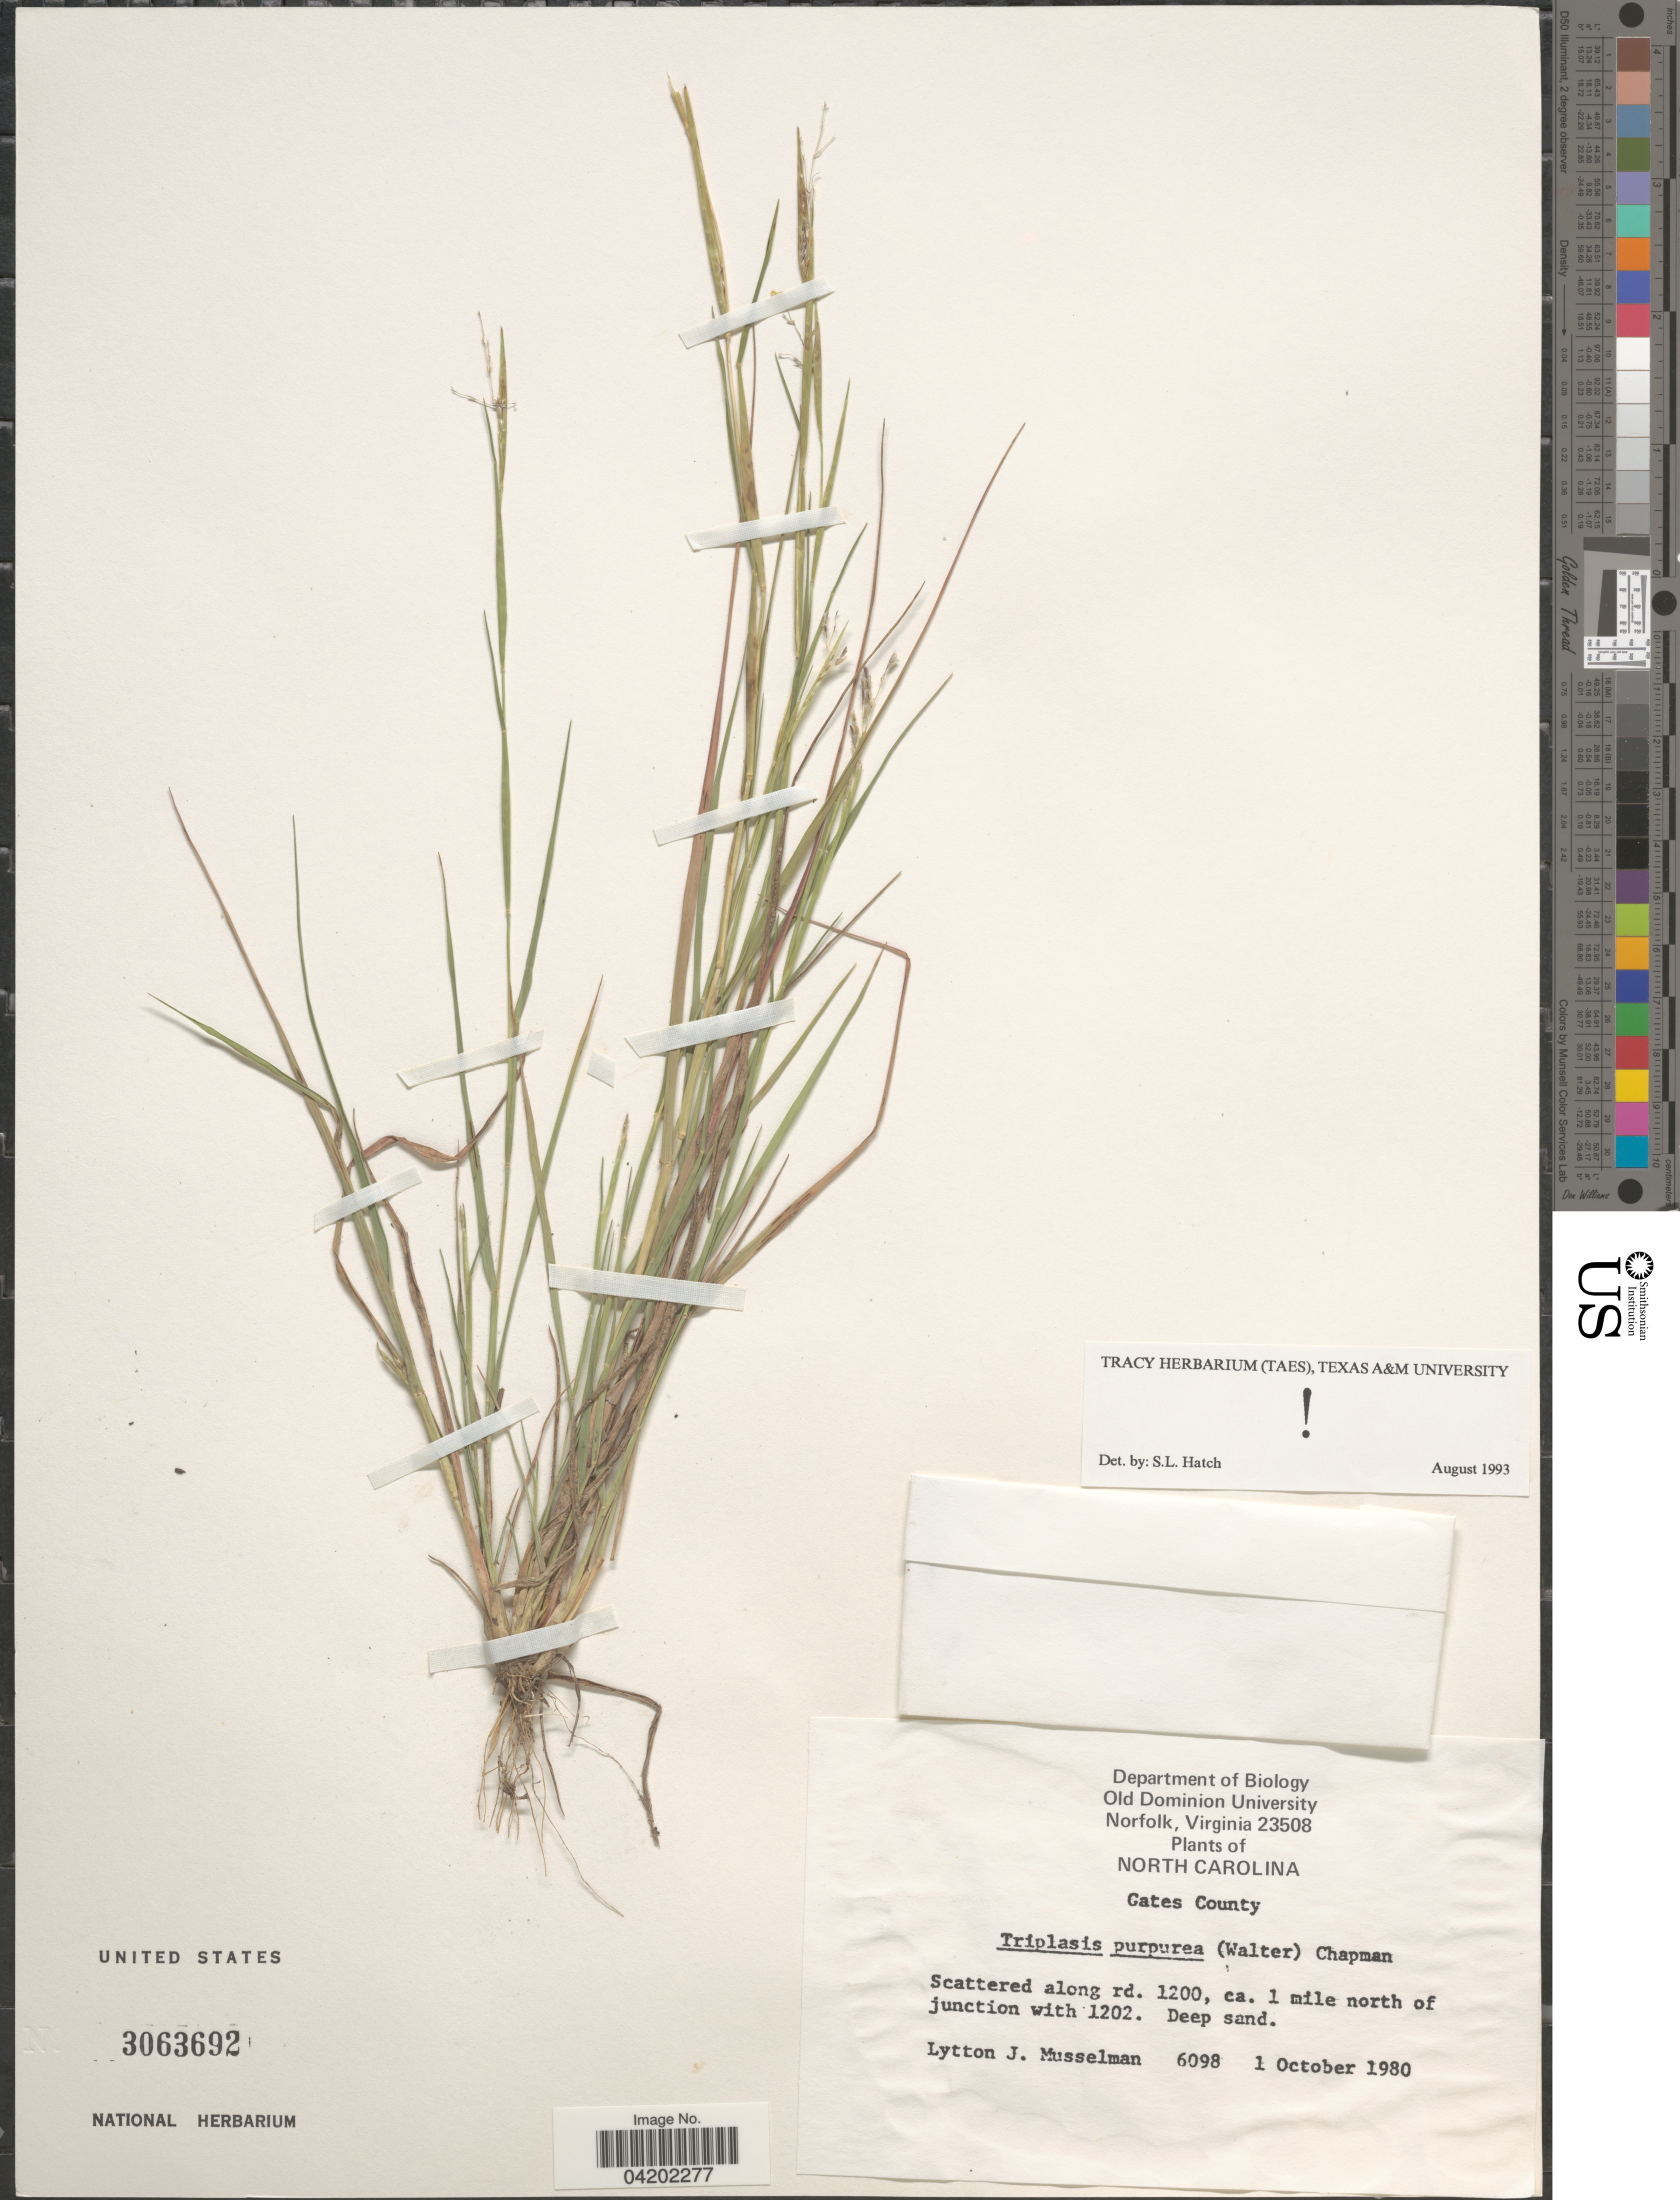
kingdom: Plantae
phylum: Tracheophyta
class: Liliopsida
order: Poales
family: Poaceae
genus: Triplasis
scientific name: Triplasis purpurea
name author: (Walter) Chapm.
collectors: L. J. Musselman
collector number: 6098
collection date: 1980-10-01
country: United States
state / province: North Carolina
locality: Gates County. Scattered along rd. 1200, ca. 1 mile north of junction with 1202.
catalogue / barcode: US 3063692